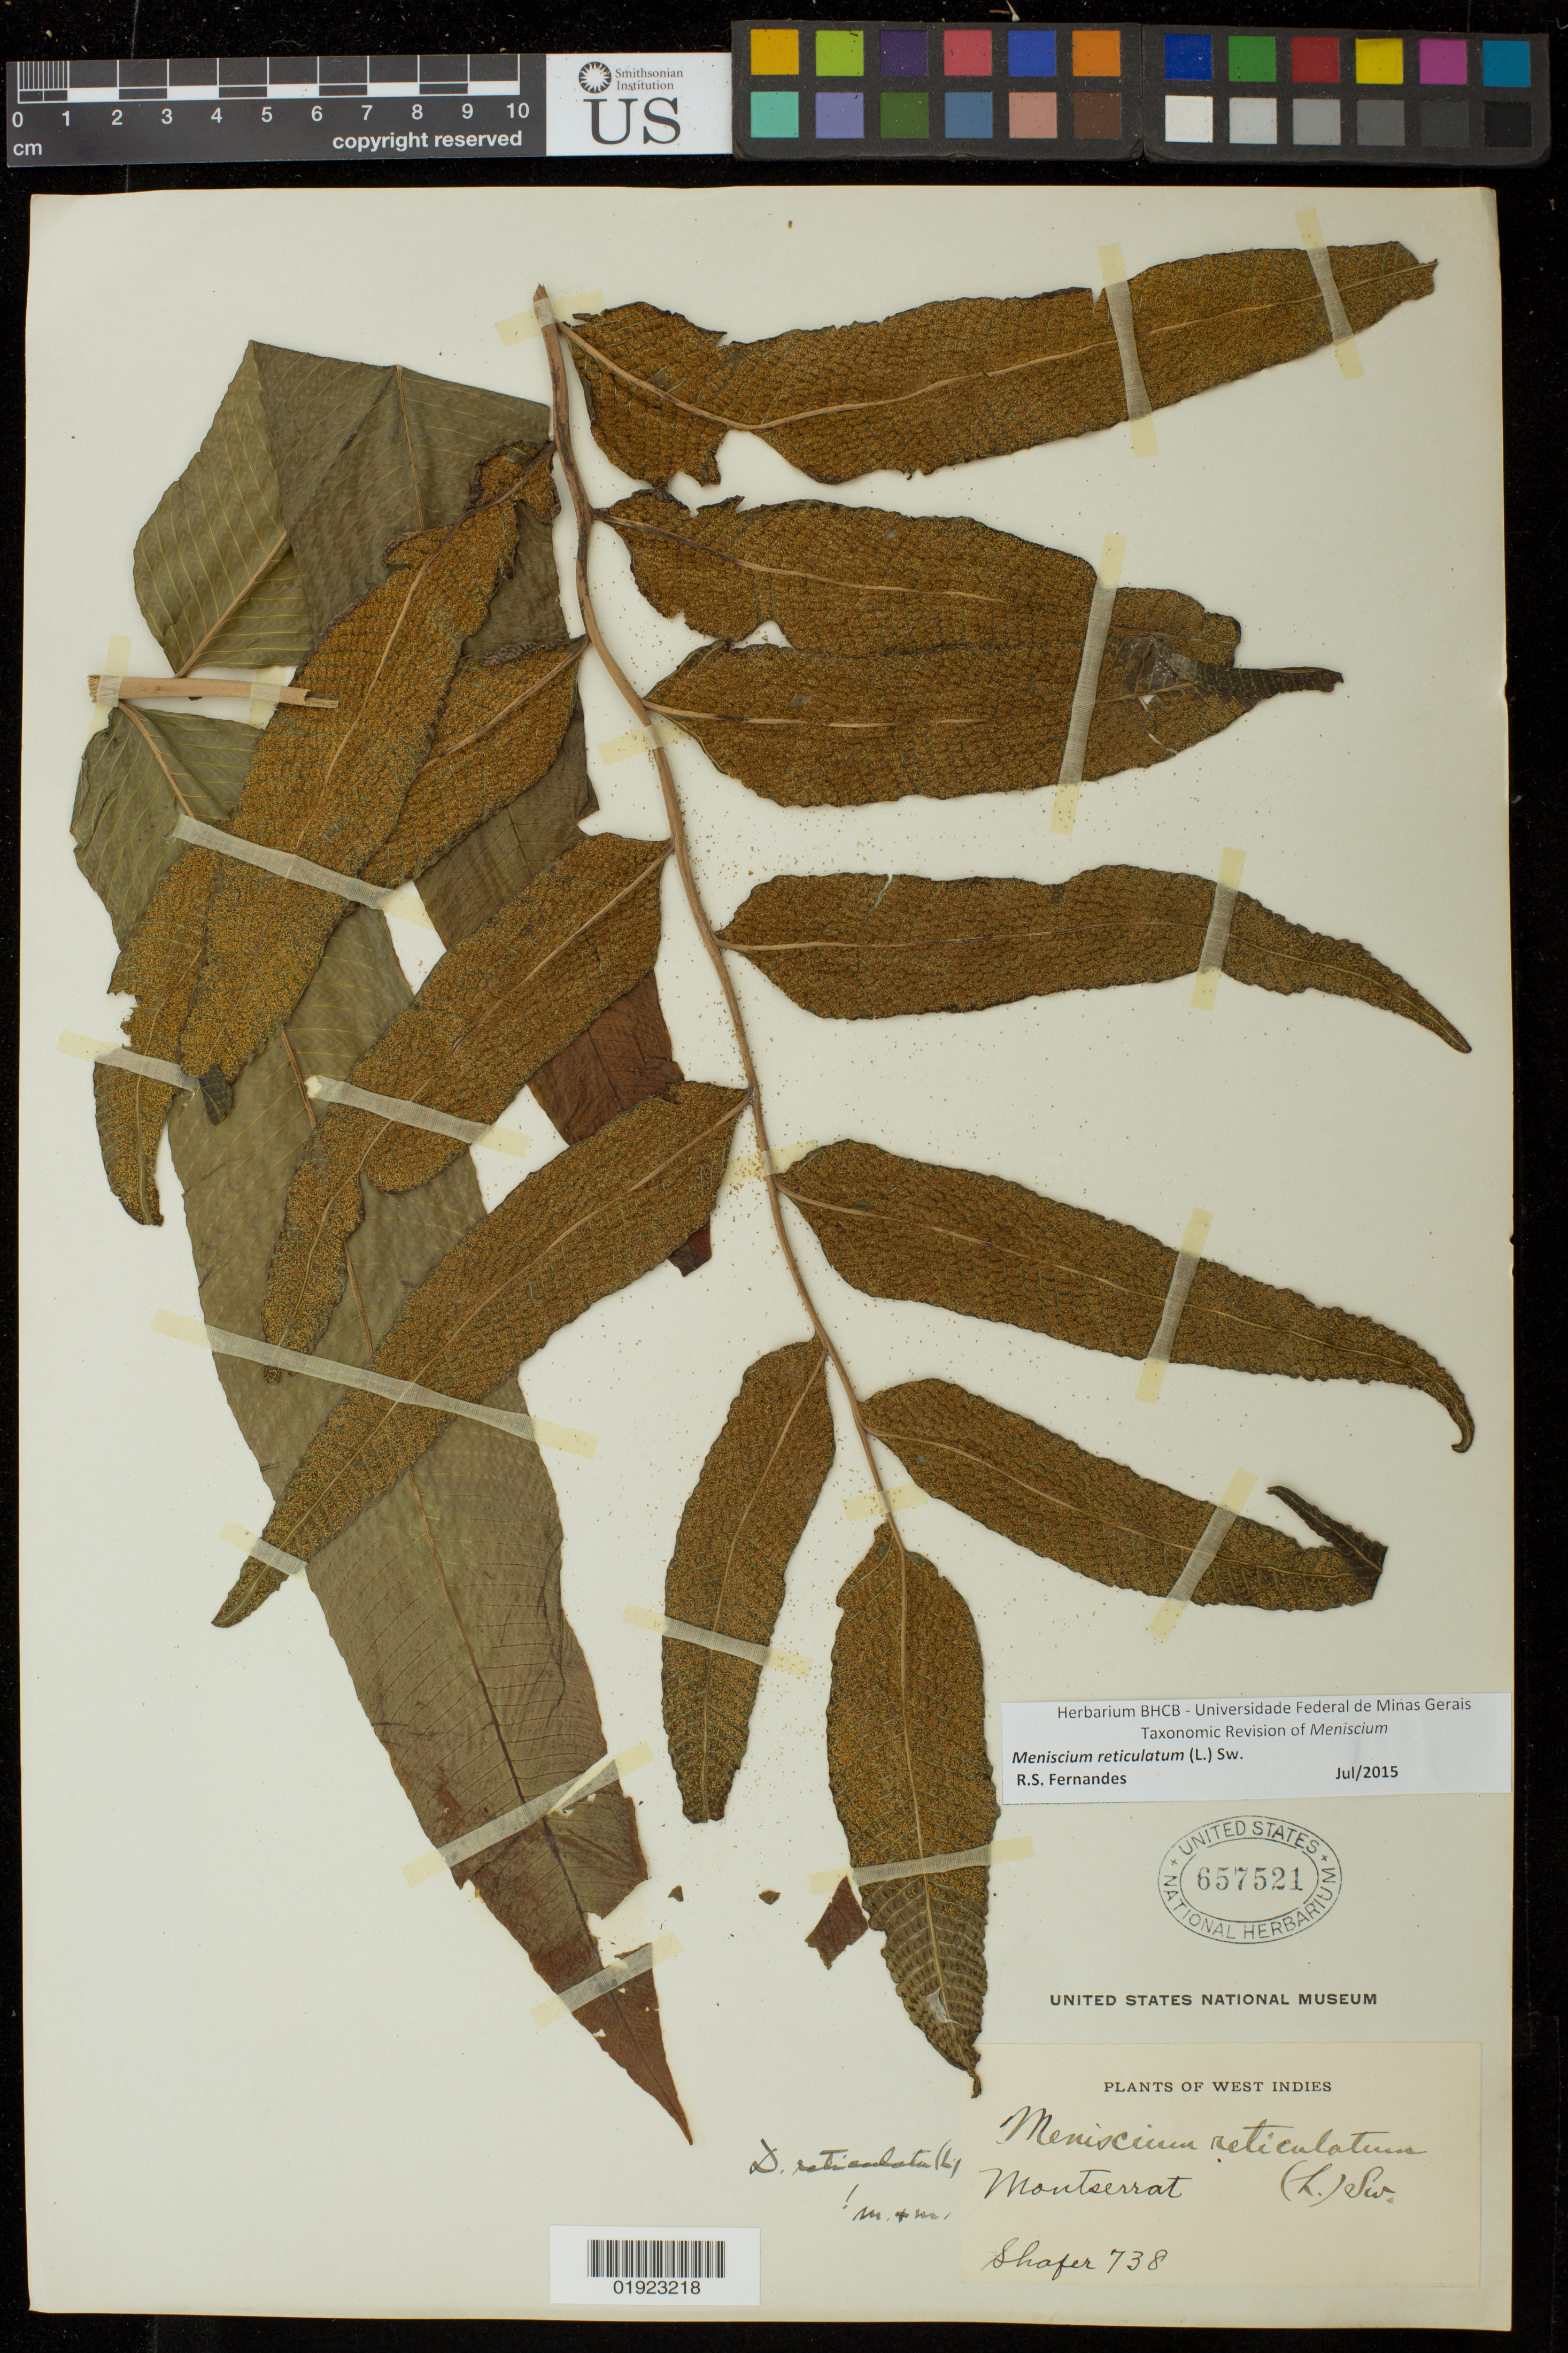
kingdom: Plantae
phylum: Tracheophyta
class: Polypodiopsida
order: Polypodiales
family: Thelypteridaceae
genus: Meniscium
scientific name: Meniscium reticulatum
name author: (L.) Sw.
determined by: Fernandes, R. S.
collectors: Shafer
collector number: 738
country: Montserrat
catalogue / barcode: US 657521